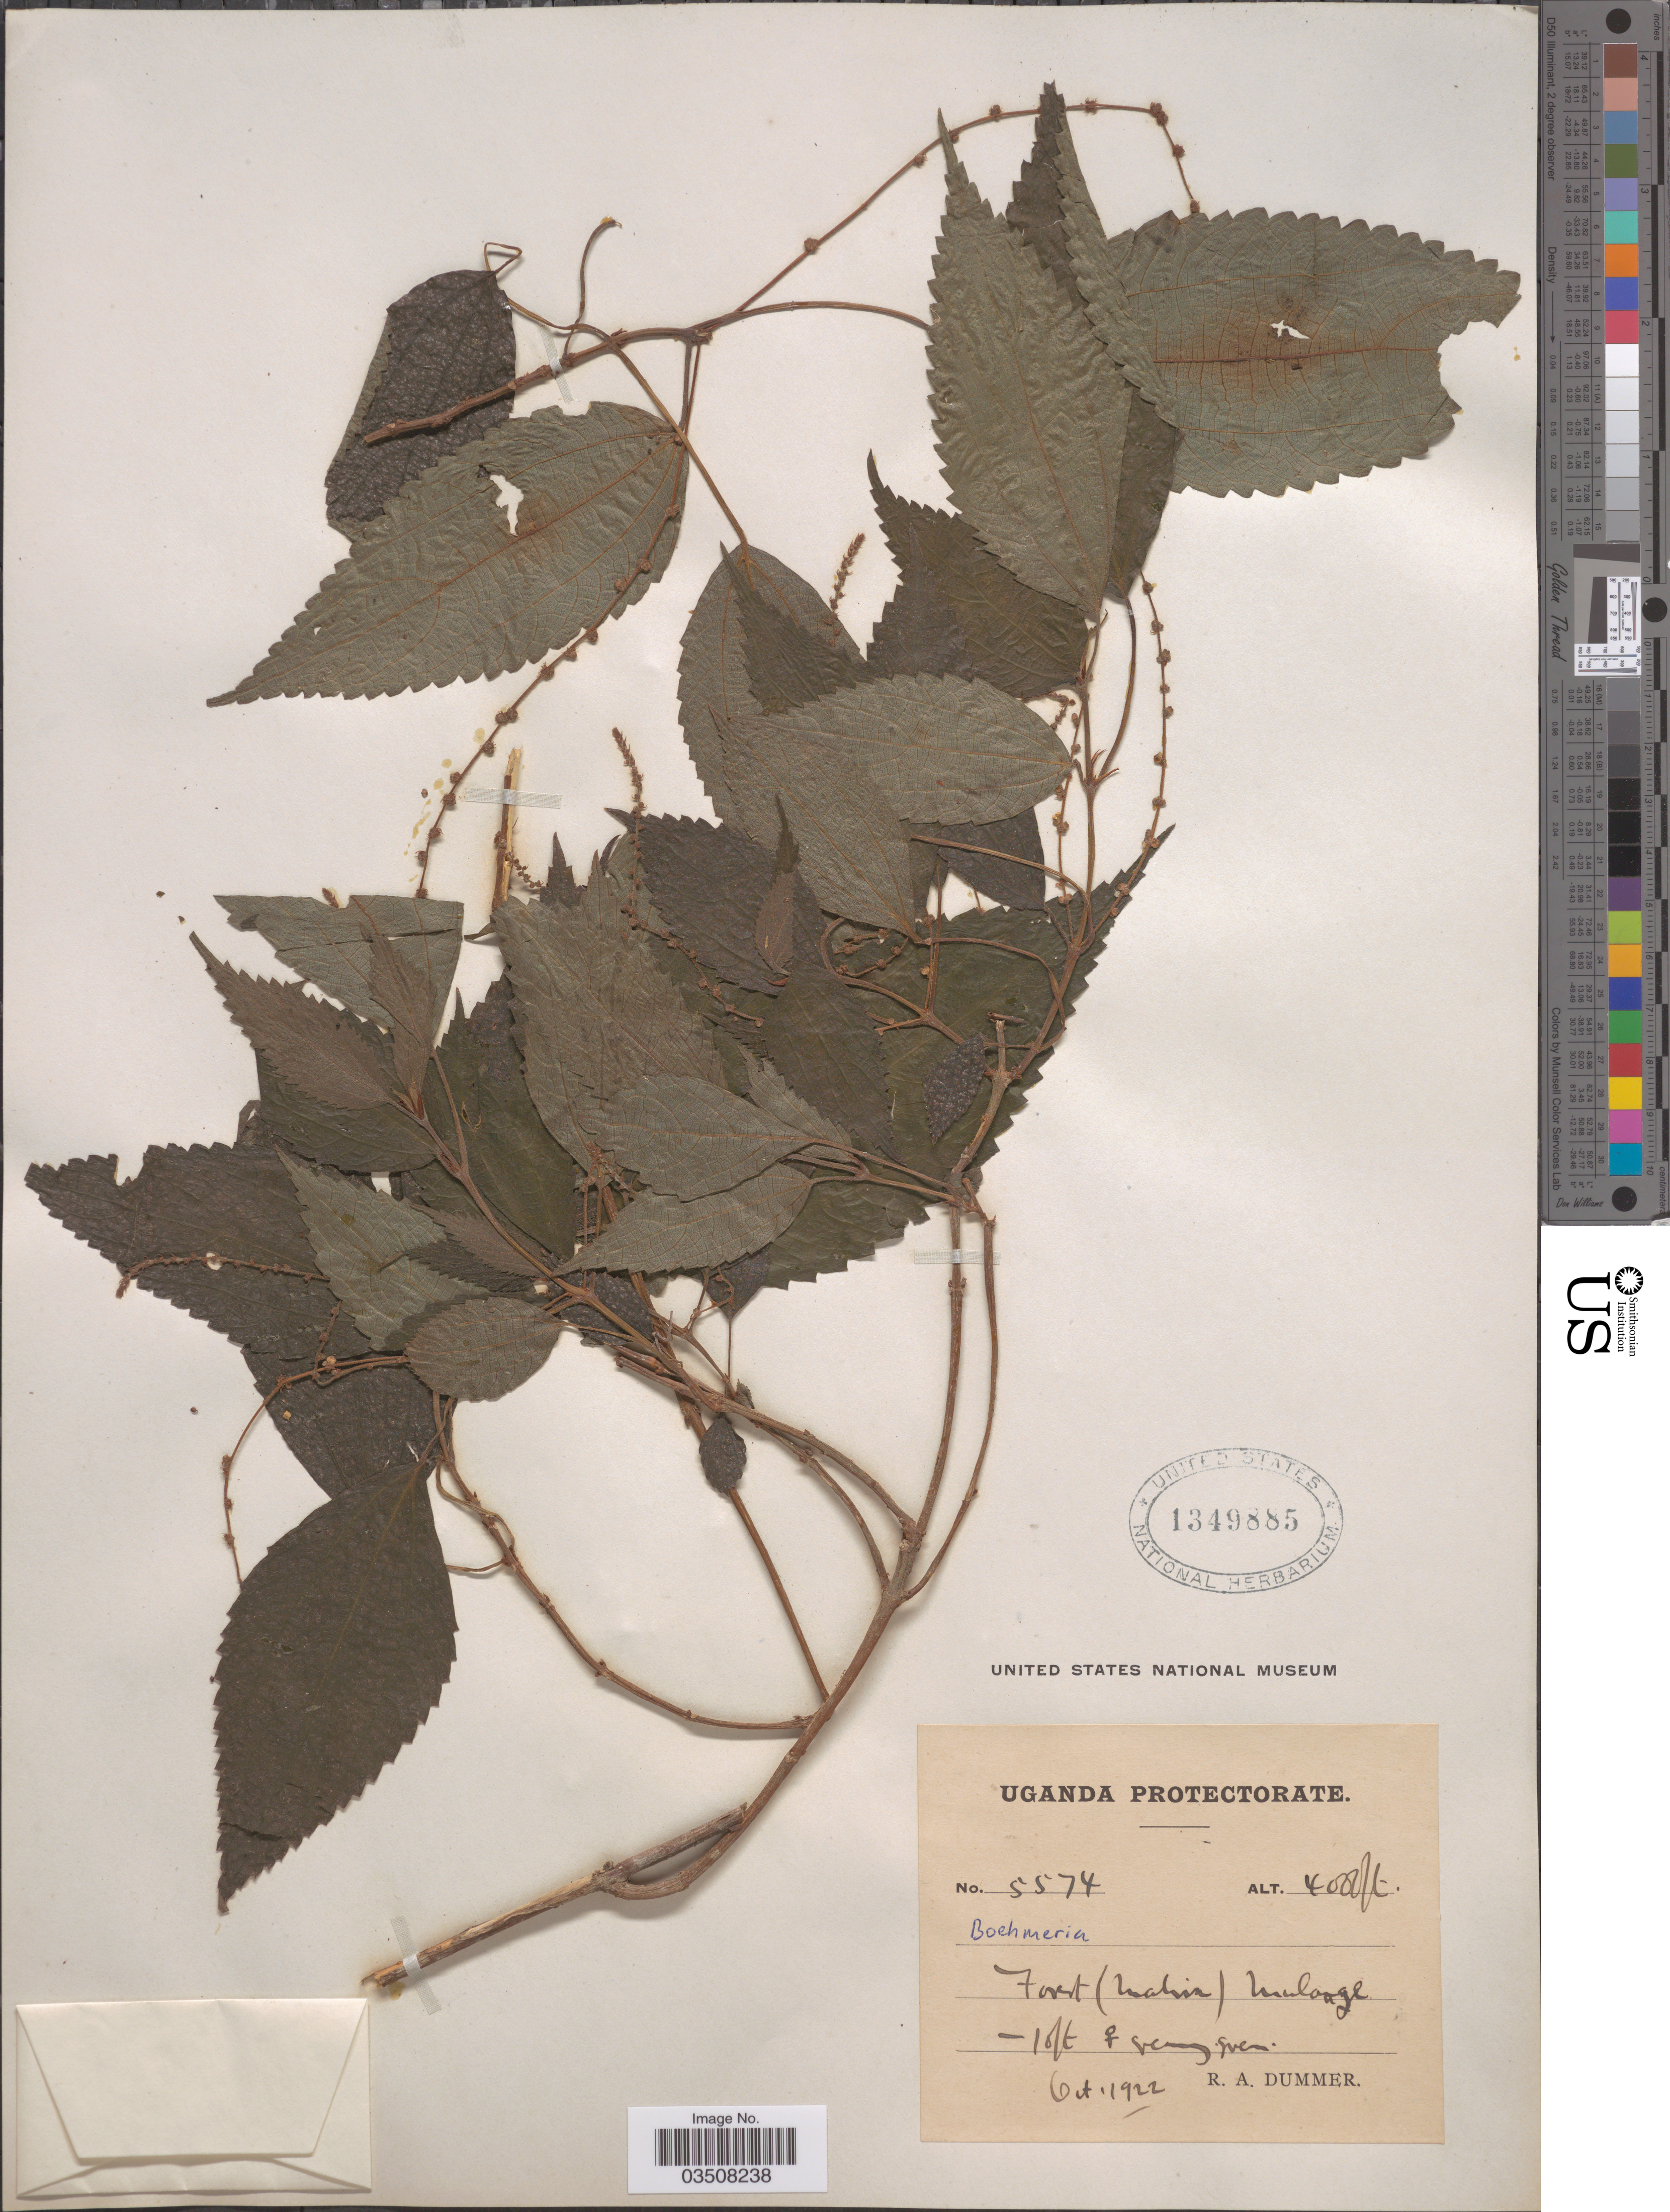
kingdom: Plantae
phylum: Tracheophyta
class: Magnoliopsida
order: Rosales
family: Urticaceae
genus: Boehmeria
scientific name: Boehmeria sp.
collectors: R. Dümmer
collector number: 5574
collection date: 1922-10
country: Uganda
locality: Uganda Protectorate. Forest (Mabira) Mulange.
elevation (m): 1219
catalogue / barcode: US 1349885